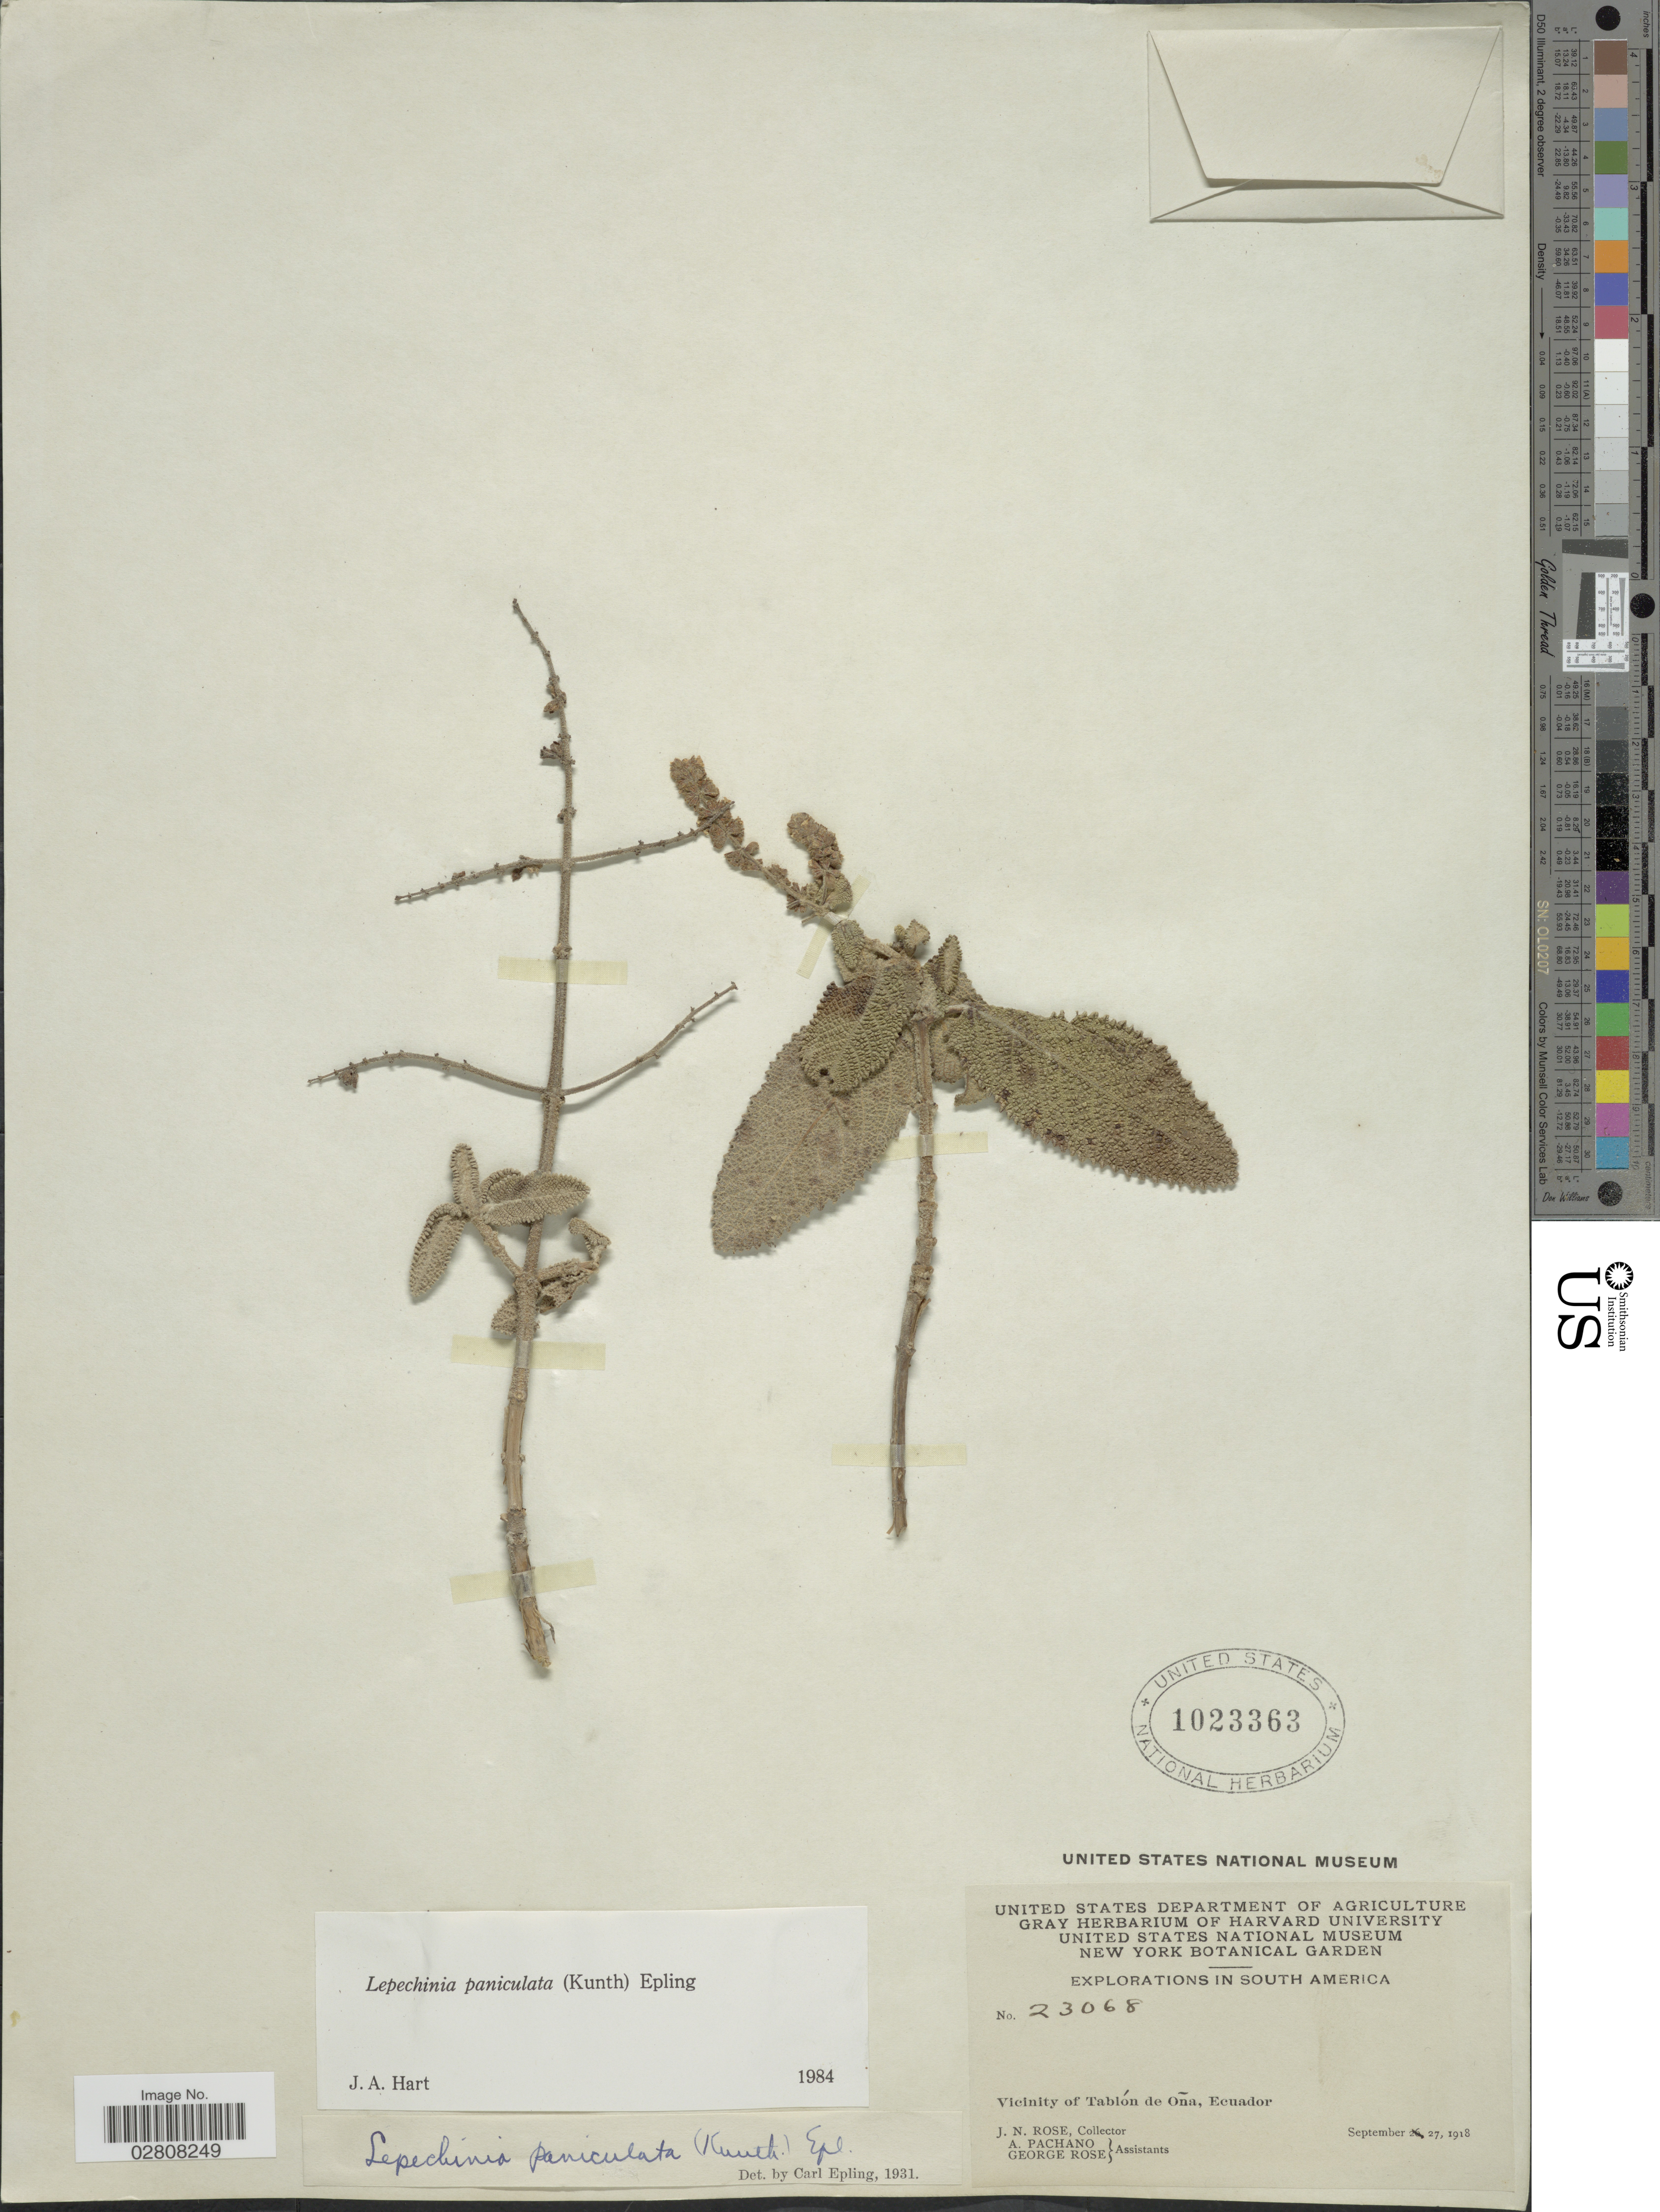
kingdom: Plantae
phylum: Tracheophyta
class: Magnoliopsida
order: Lamiales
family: Lamiaceae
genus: Lepechinia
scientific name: Lepechinia paniculata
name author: (Kunth) Epling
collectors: J. N. Rose, A. Pachano & G. Rose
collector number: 23068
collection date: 1918-09-27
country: Ecuador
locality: Vicinity of Tablón de Oña.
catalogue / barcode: US 1023363